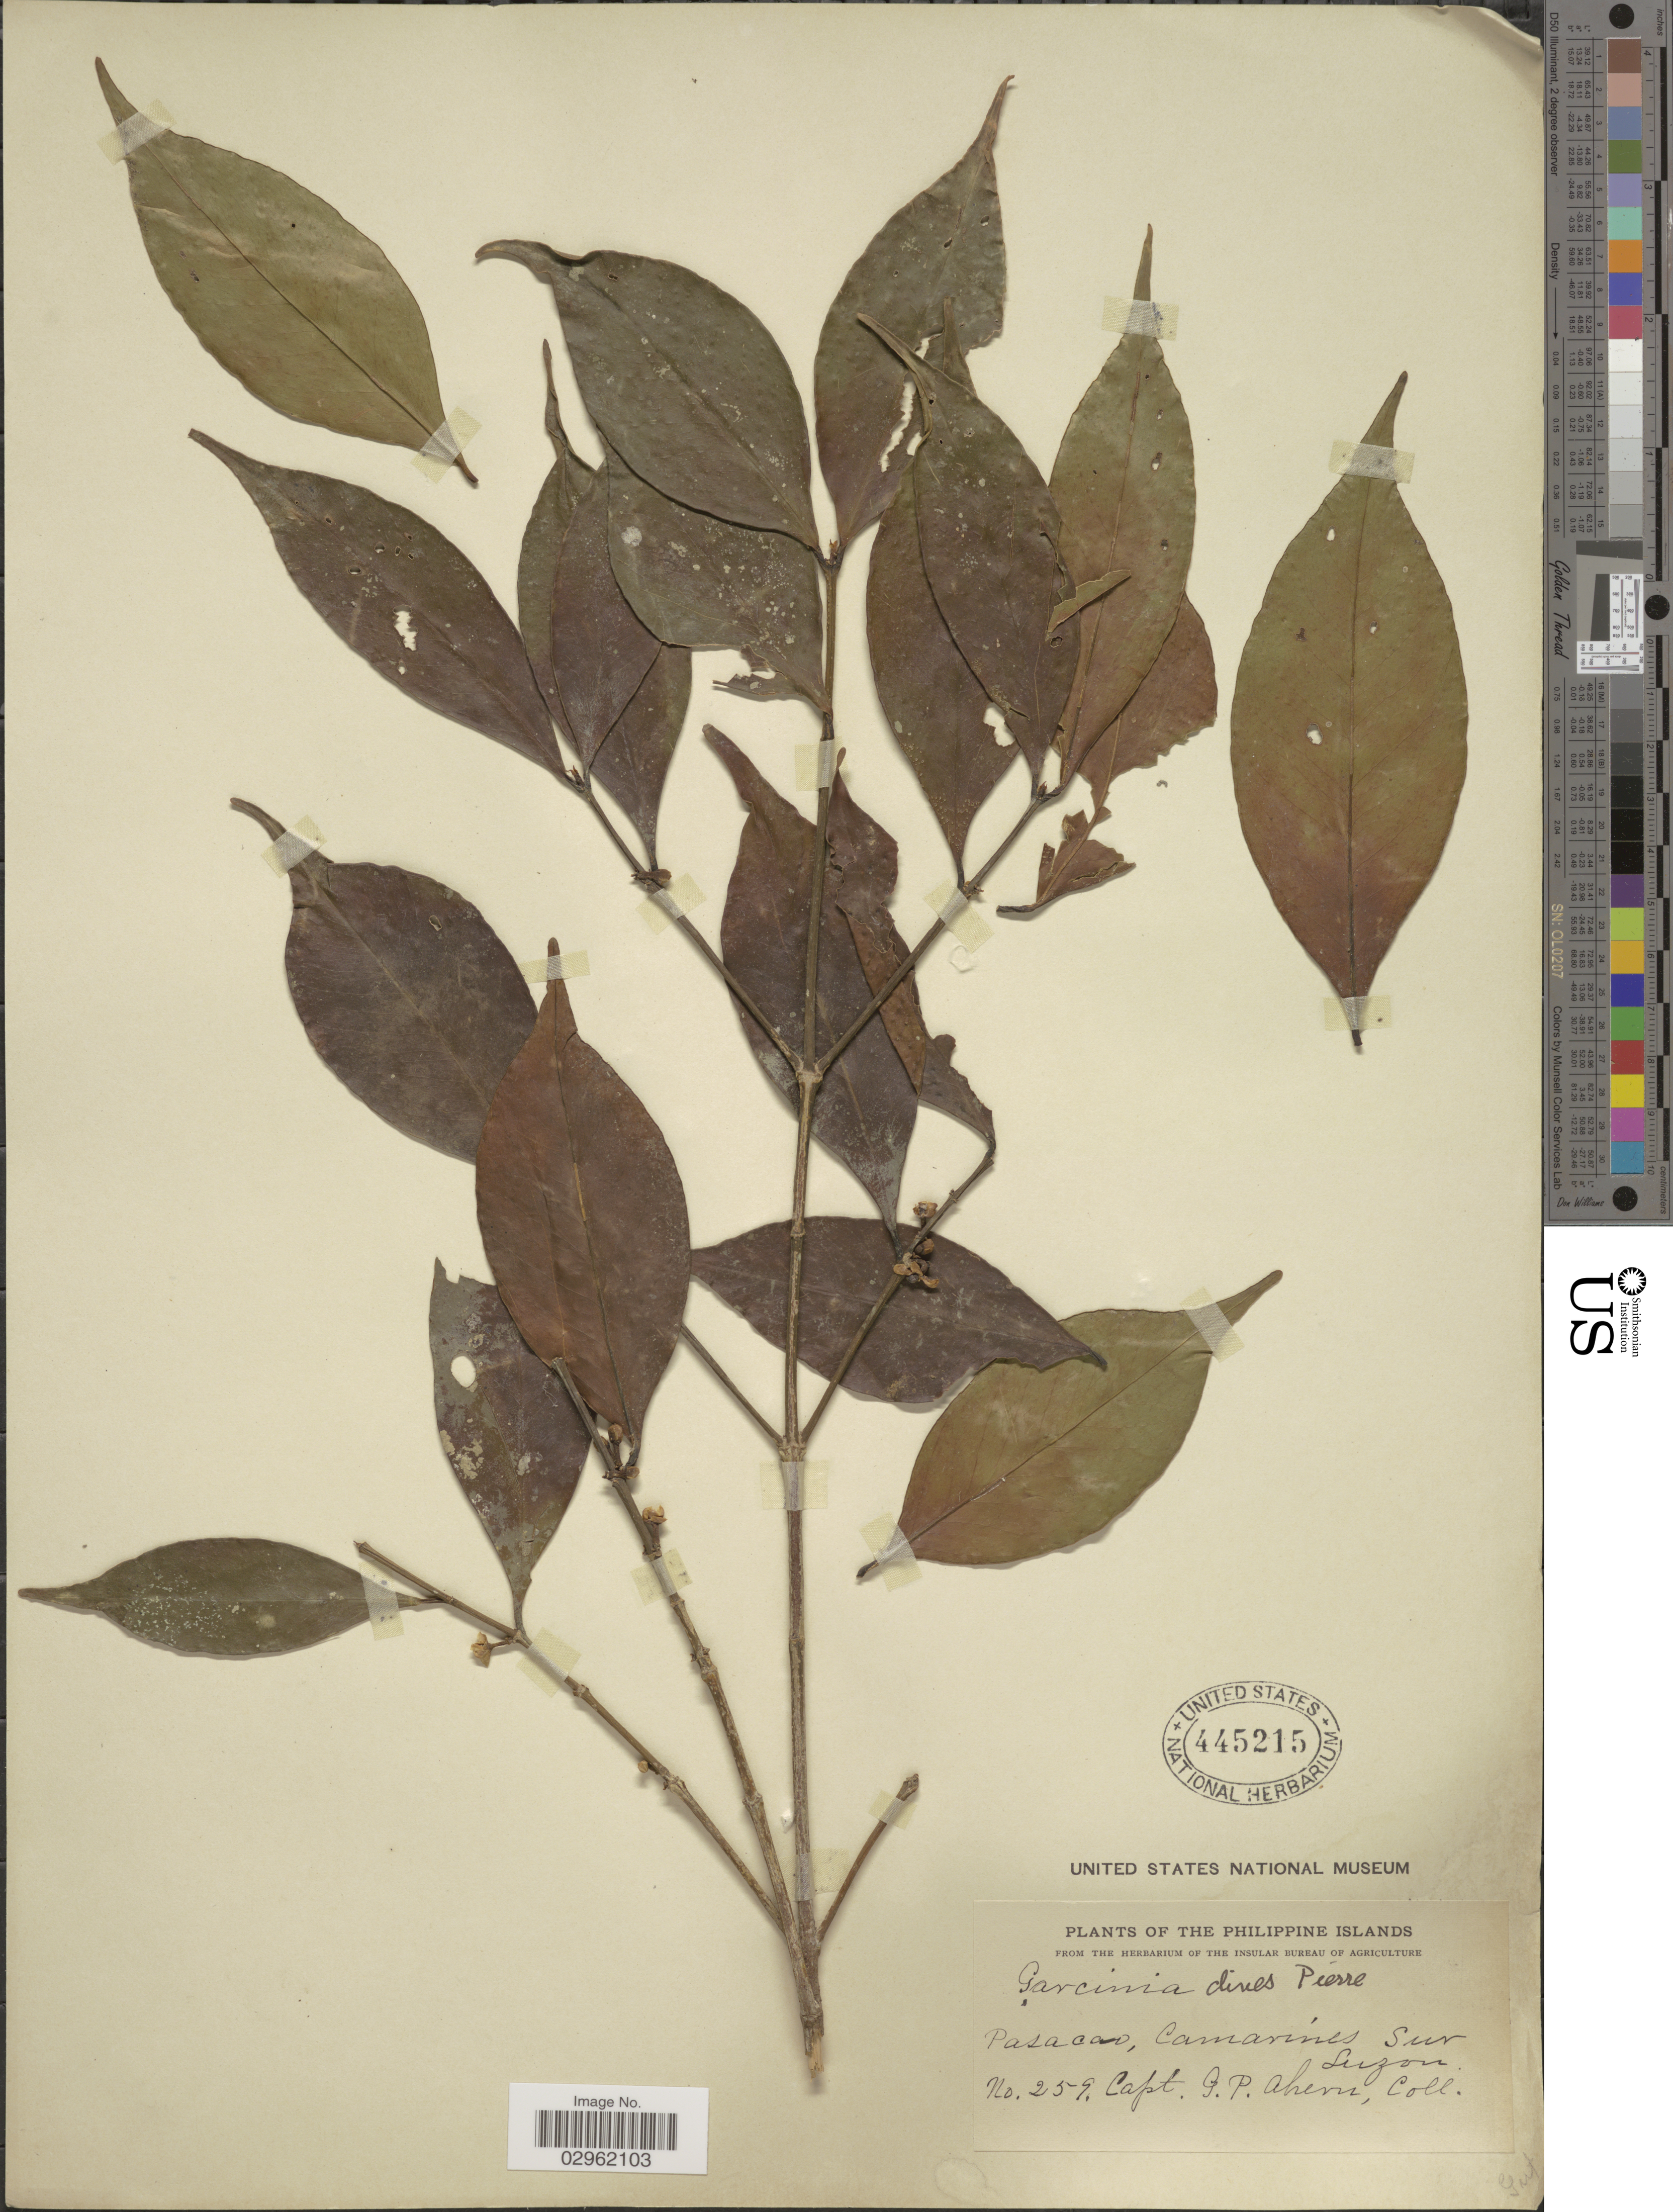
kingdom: Plantae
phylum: Tracheophyta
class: Magnoliopsida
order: Malpighiales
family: Clusiaceae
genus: Garcinia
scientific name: Garcinia dives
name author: Pierre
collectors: G. Ahern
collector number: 259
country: Philippines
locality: Philippine Islands. Pasacao, Camarines Sur.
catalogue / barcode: US 445215